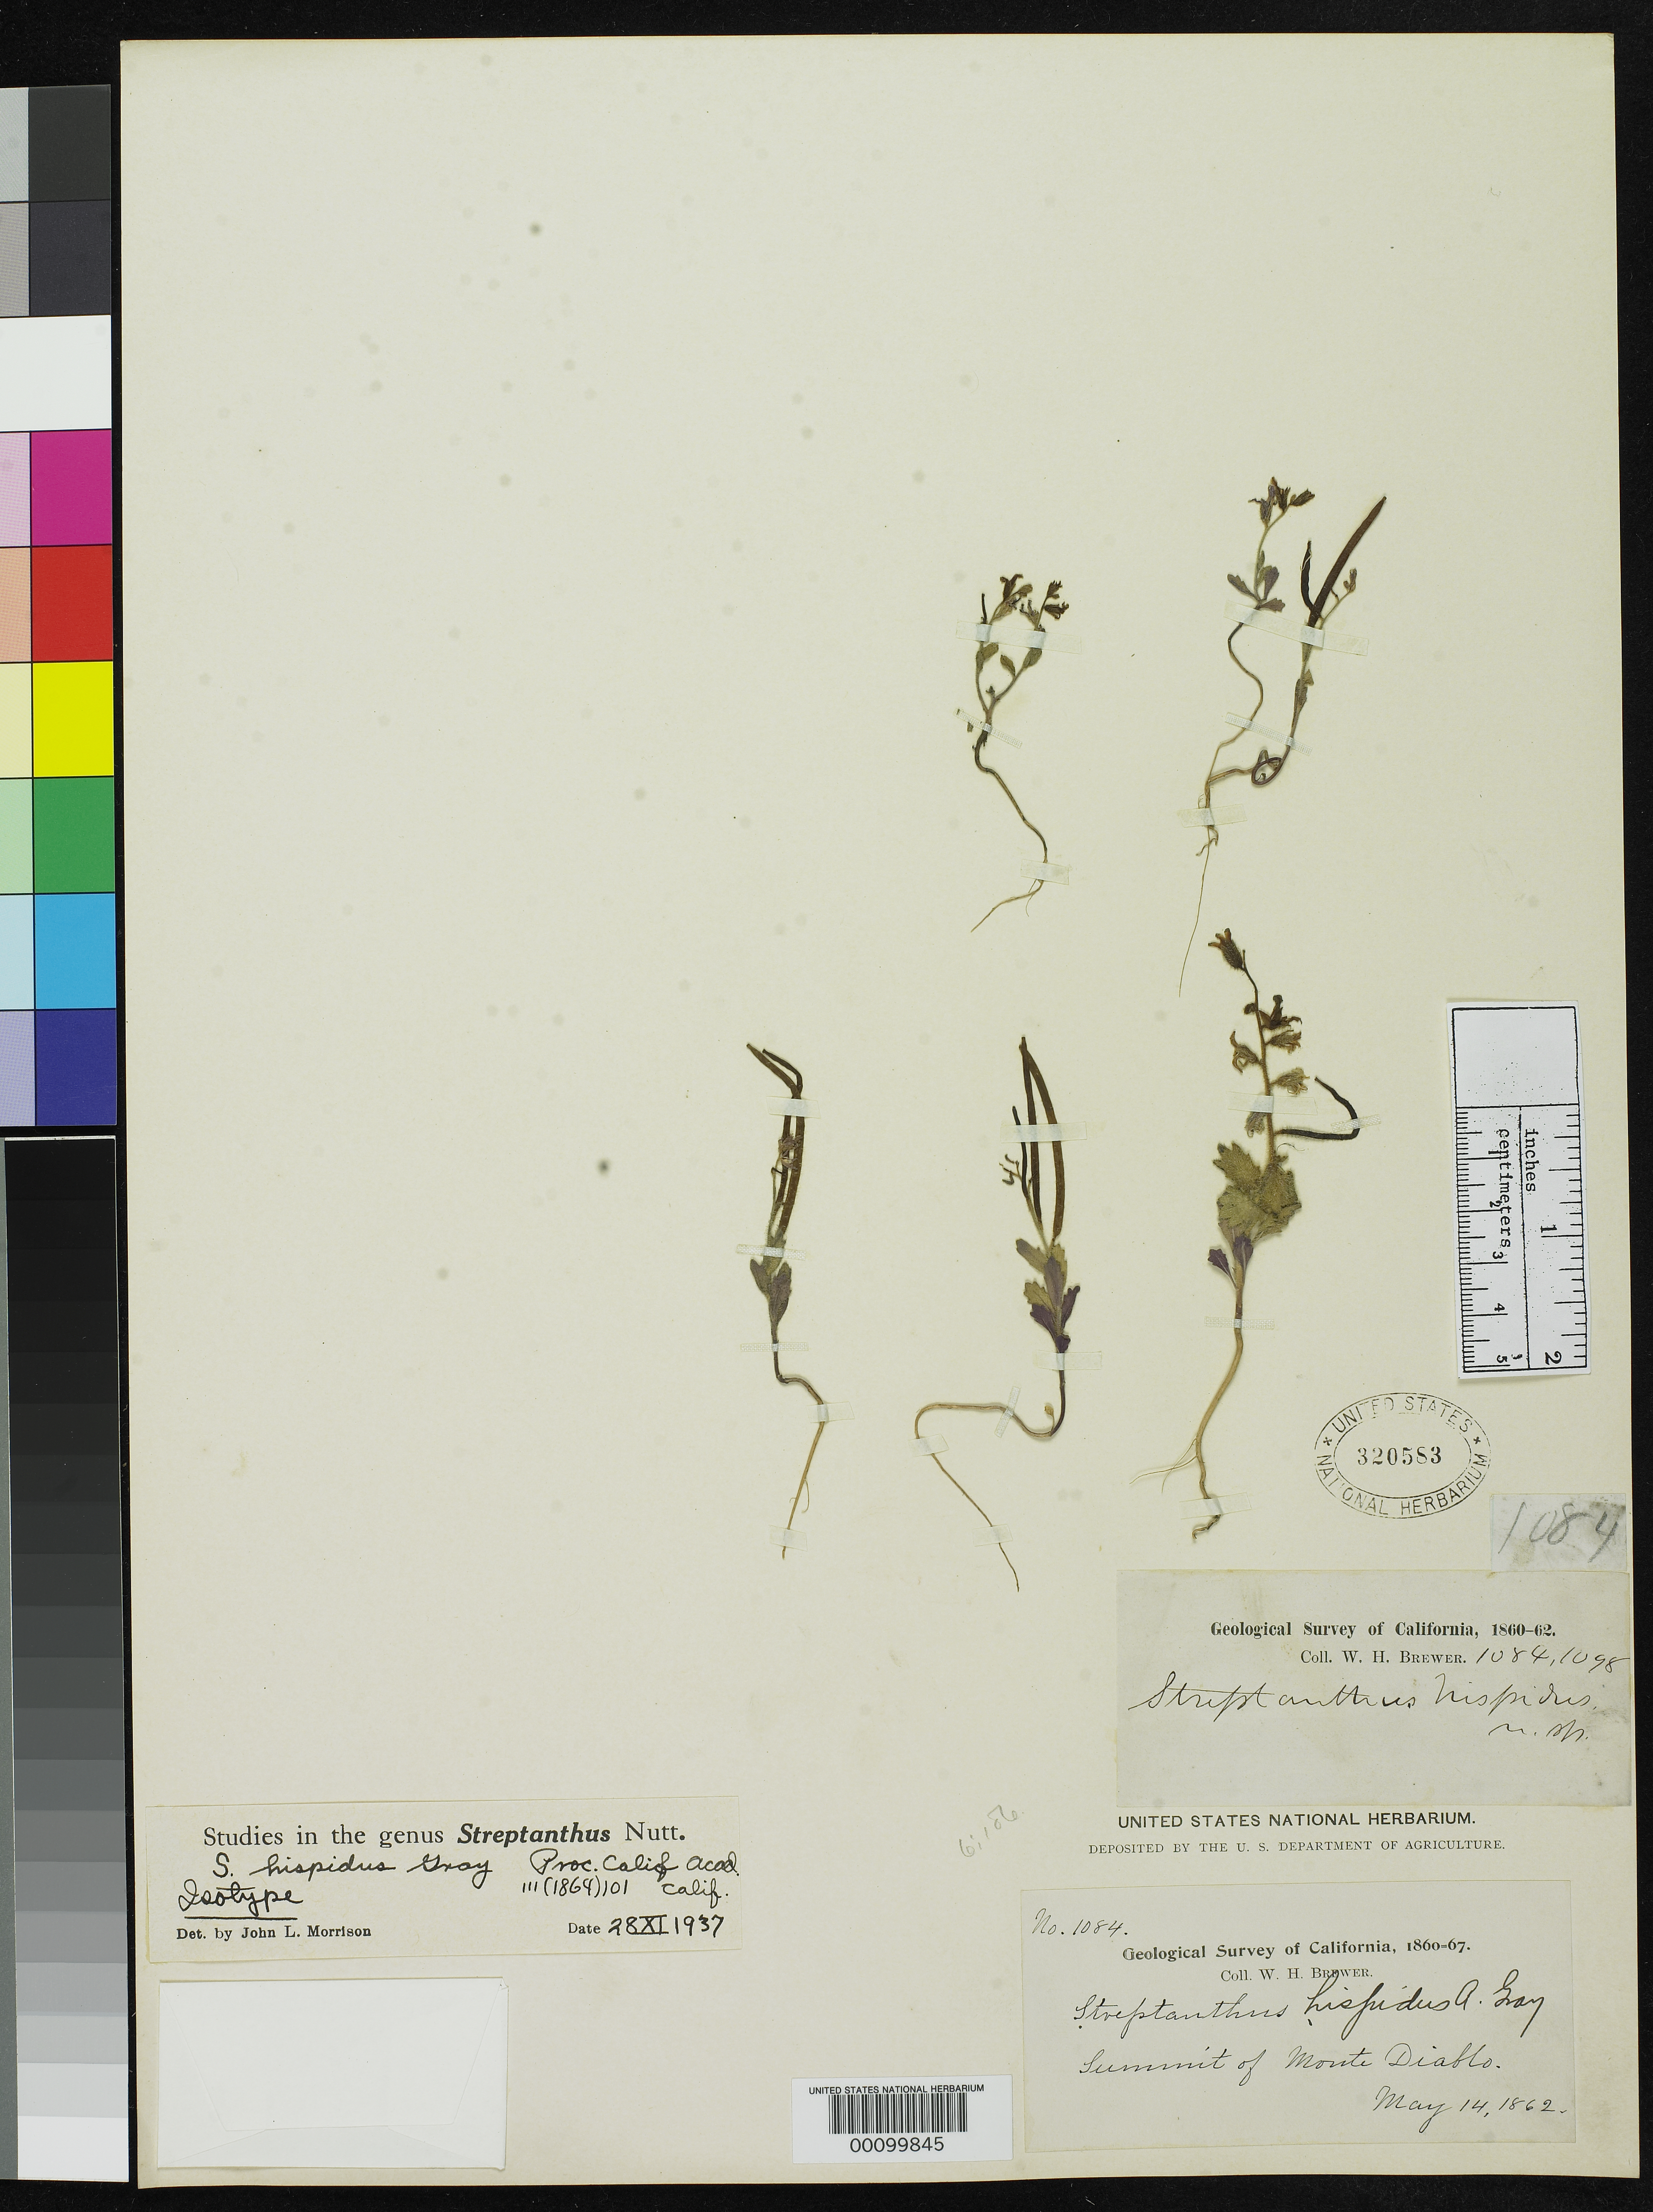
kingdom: Plantae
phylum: Tracheophyta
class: Magnoliopsida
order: Brassicales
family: Brassicaceae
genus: Streptanthus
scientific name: Streptanthus hispidus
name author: A. Gray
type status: Isotype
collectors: W. H. Brewer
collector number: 1084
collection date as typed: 14 May 1862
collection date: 1862-05-14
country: United States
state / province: California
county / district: Contra Costa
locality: At summit of Monte Diablo.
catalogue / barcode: US 320583